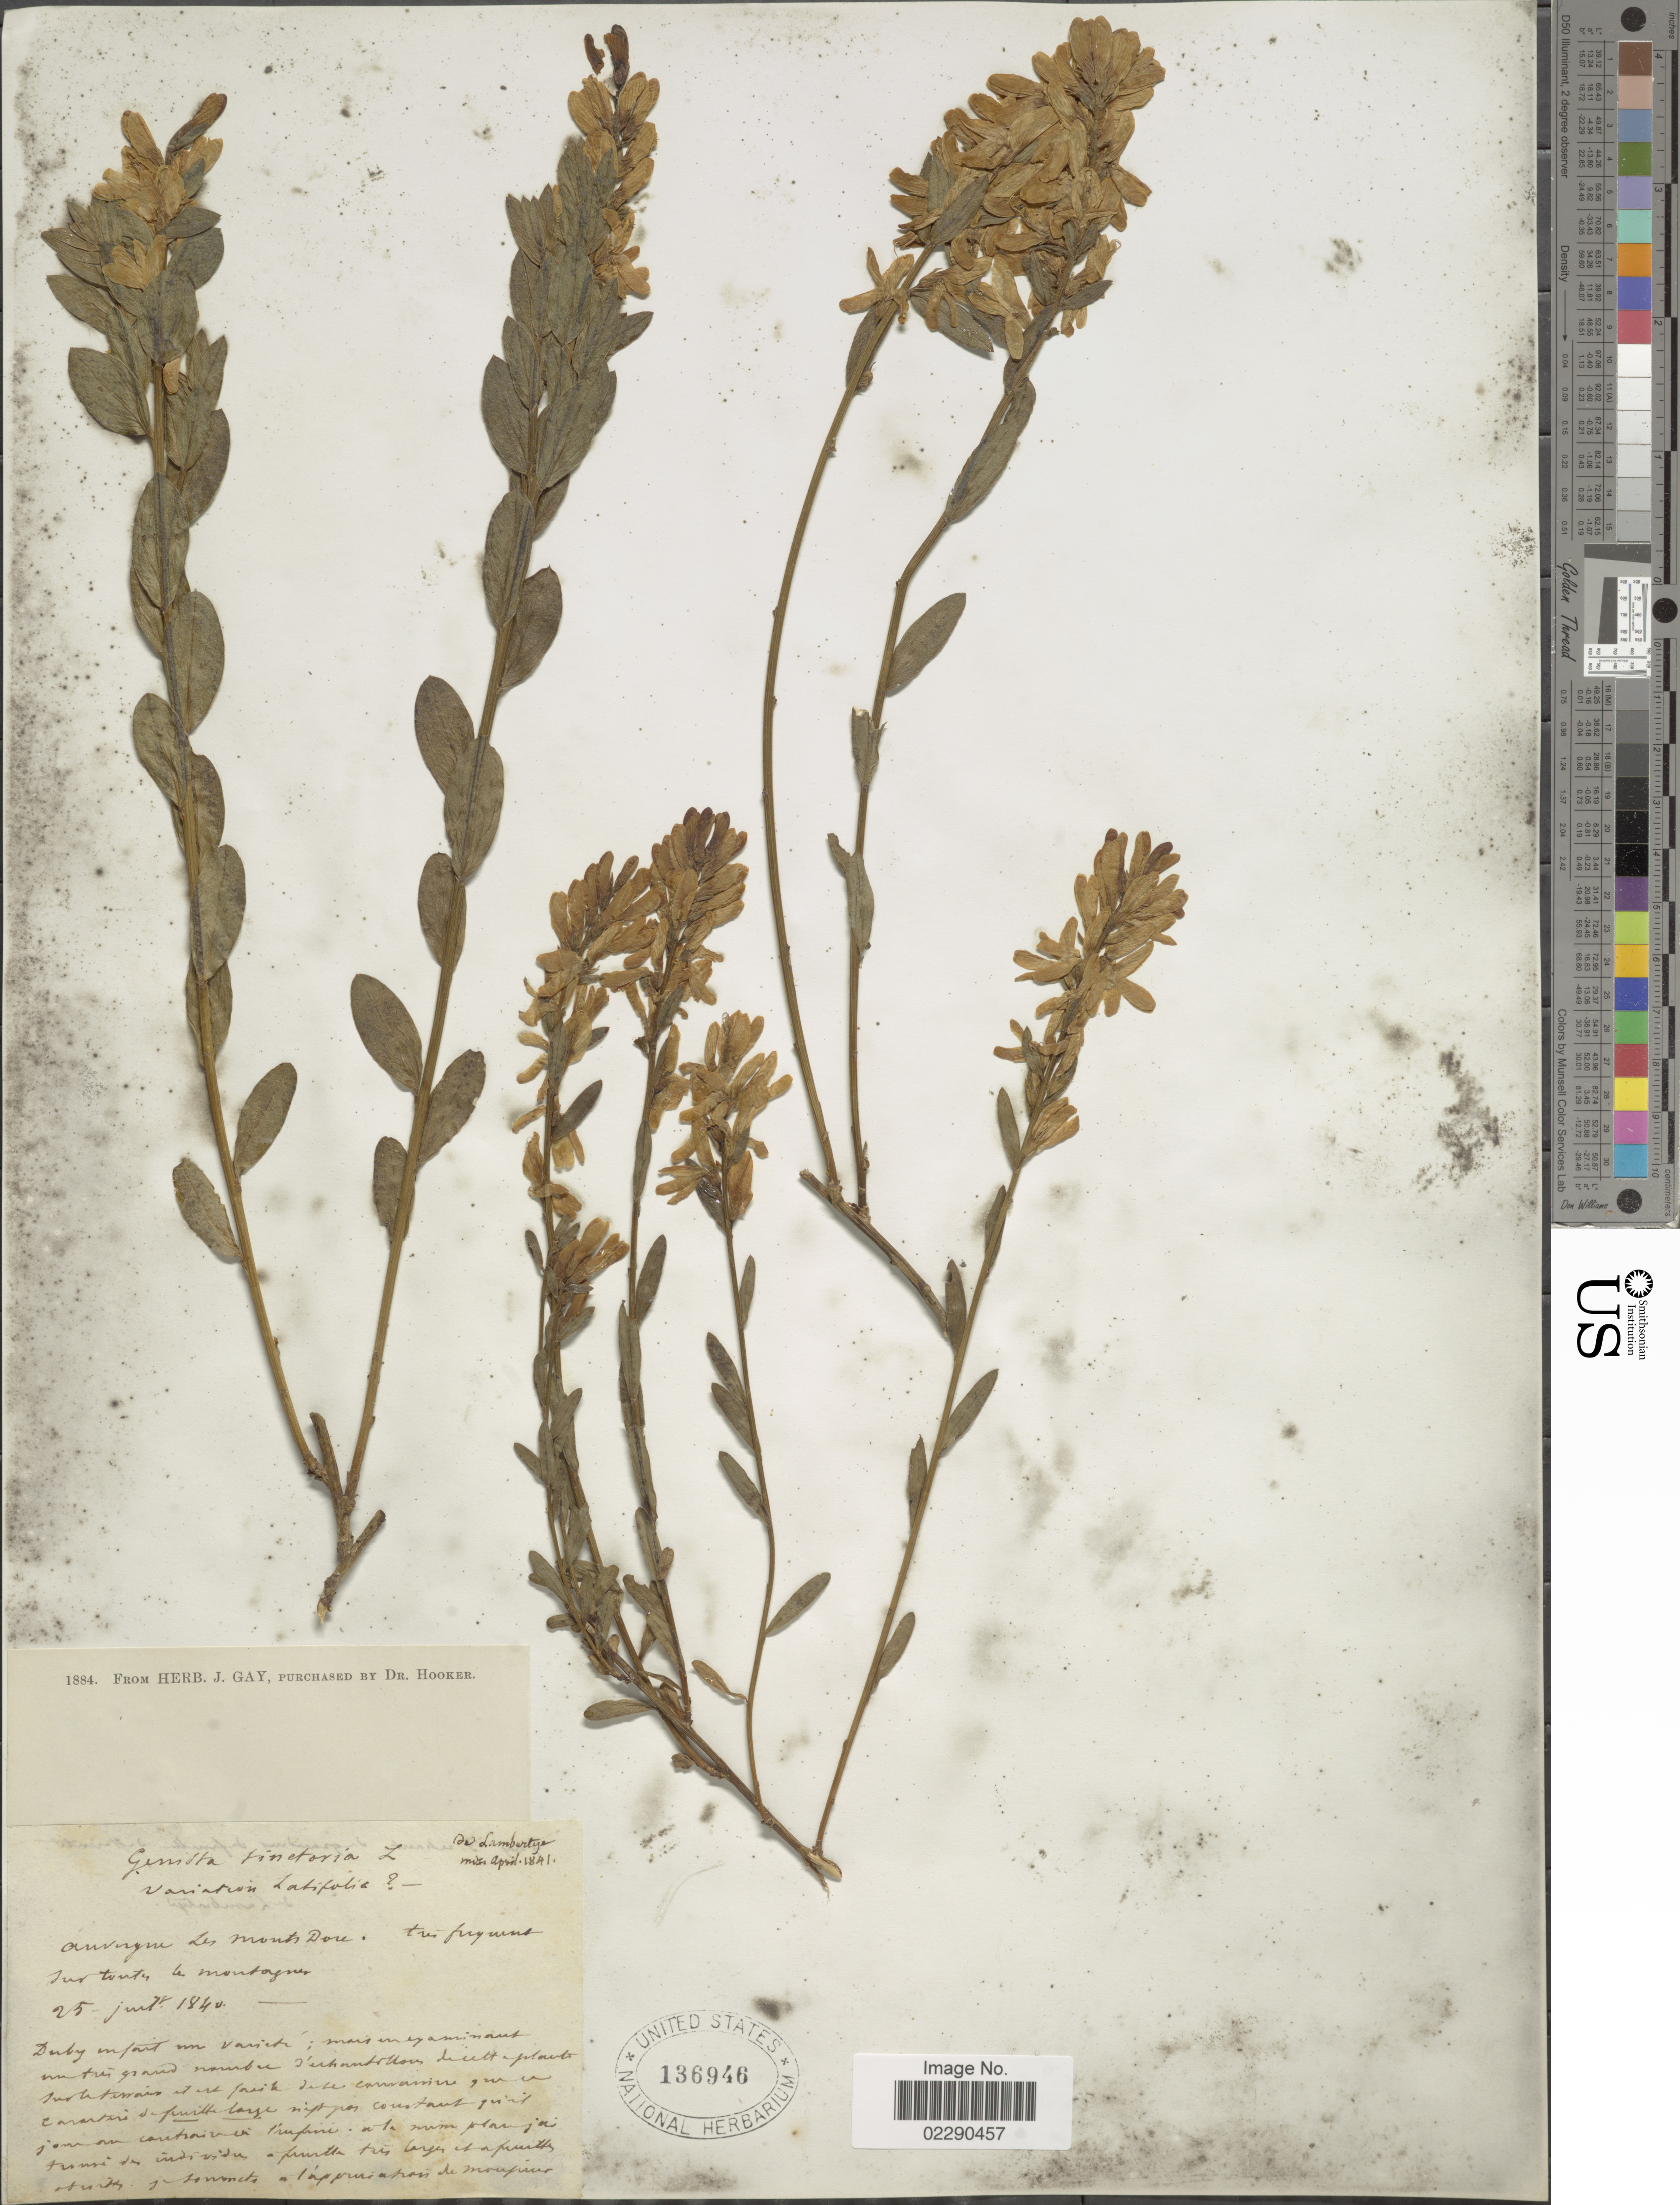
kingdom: Plantae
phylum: Tracheophyta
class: Magnoliopsida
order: Fabales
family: Fabaceae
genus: Genista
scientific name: Genista tinctoria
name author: L.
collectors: L. Lambertye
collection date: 1840-07-25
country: France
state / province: Auvergne-Rhône-Alpes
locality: Auvergne Les Monts Dore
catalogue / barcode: US 136946